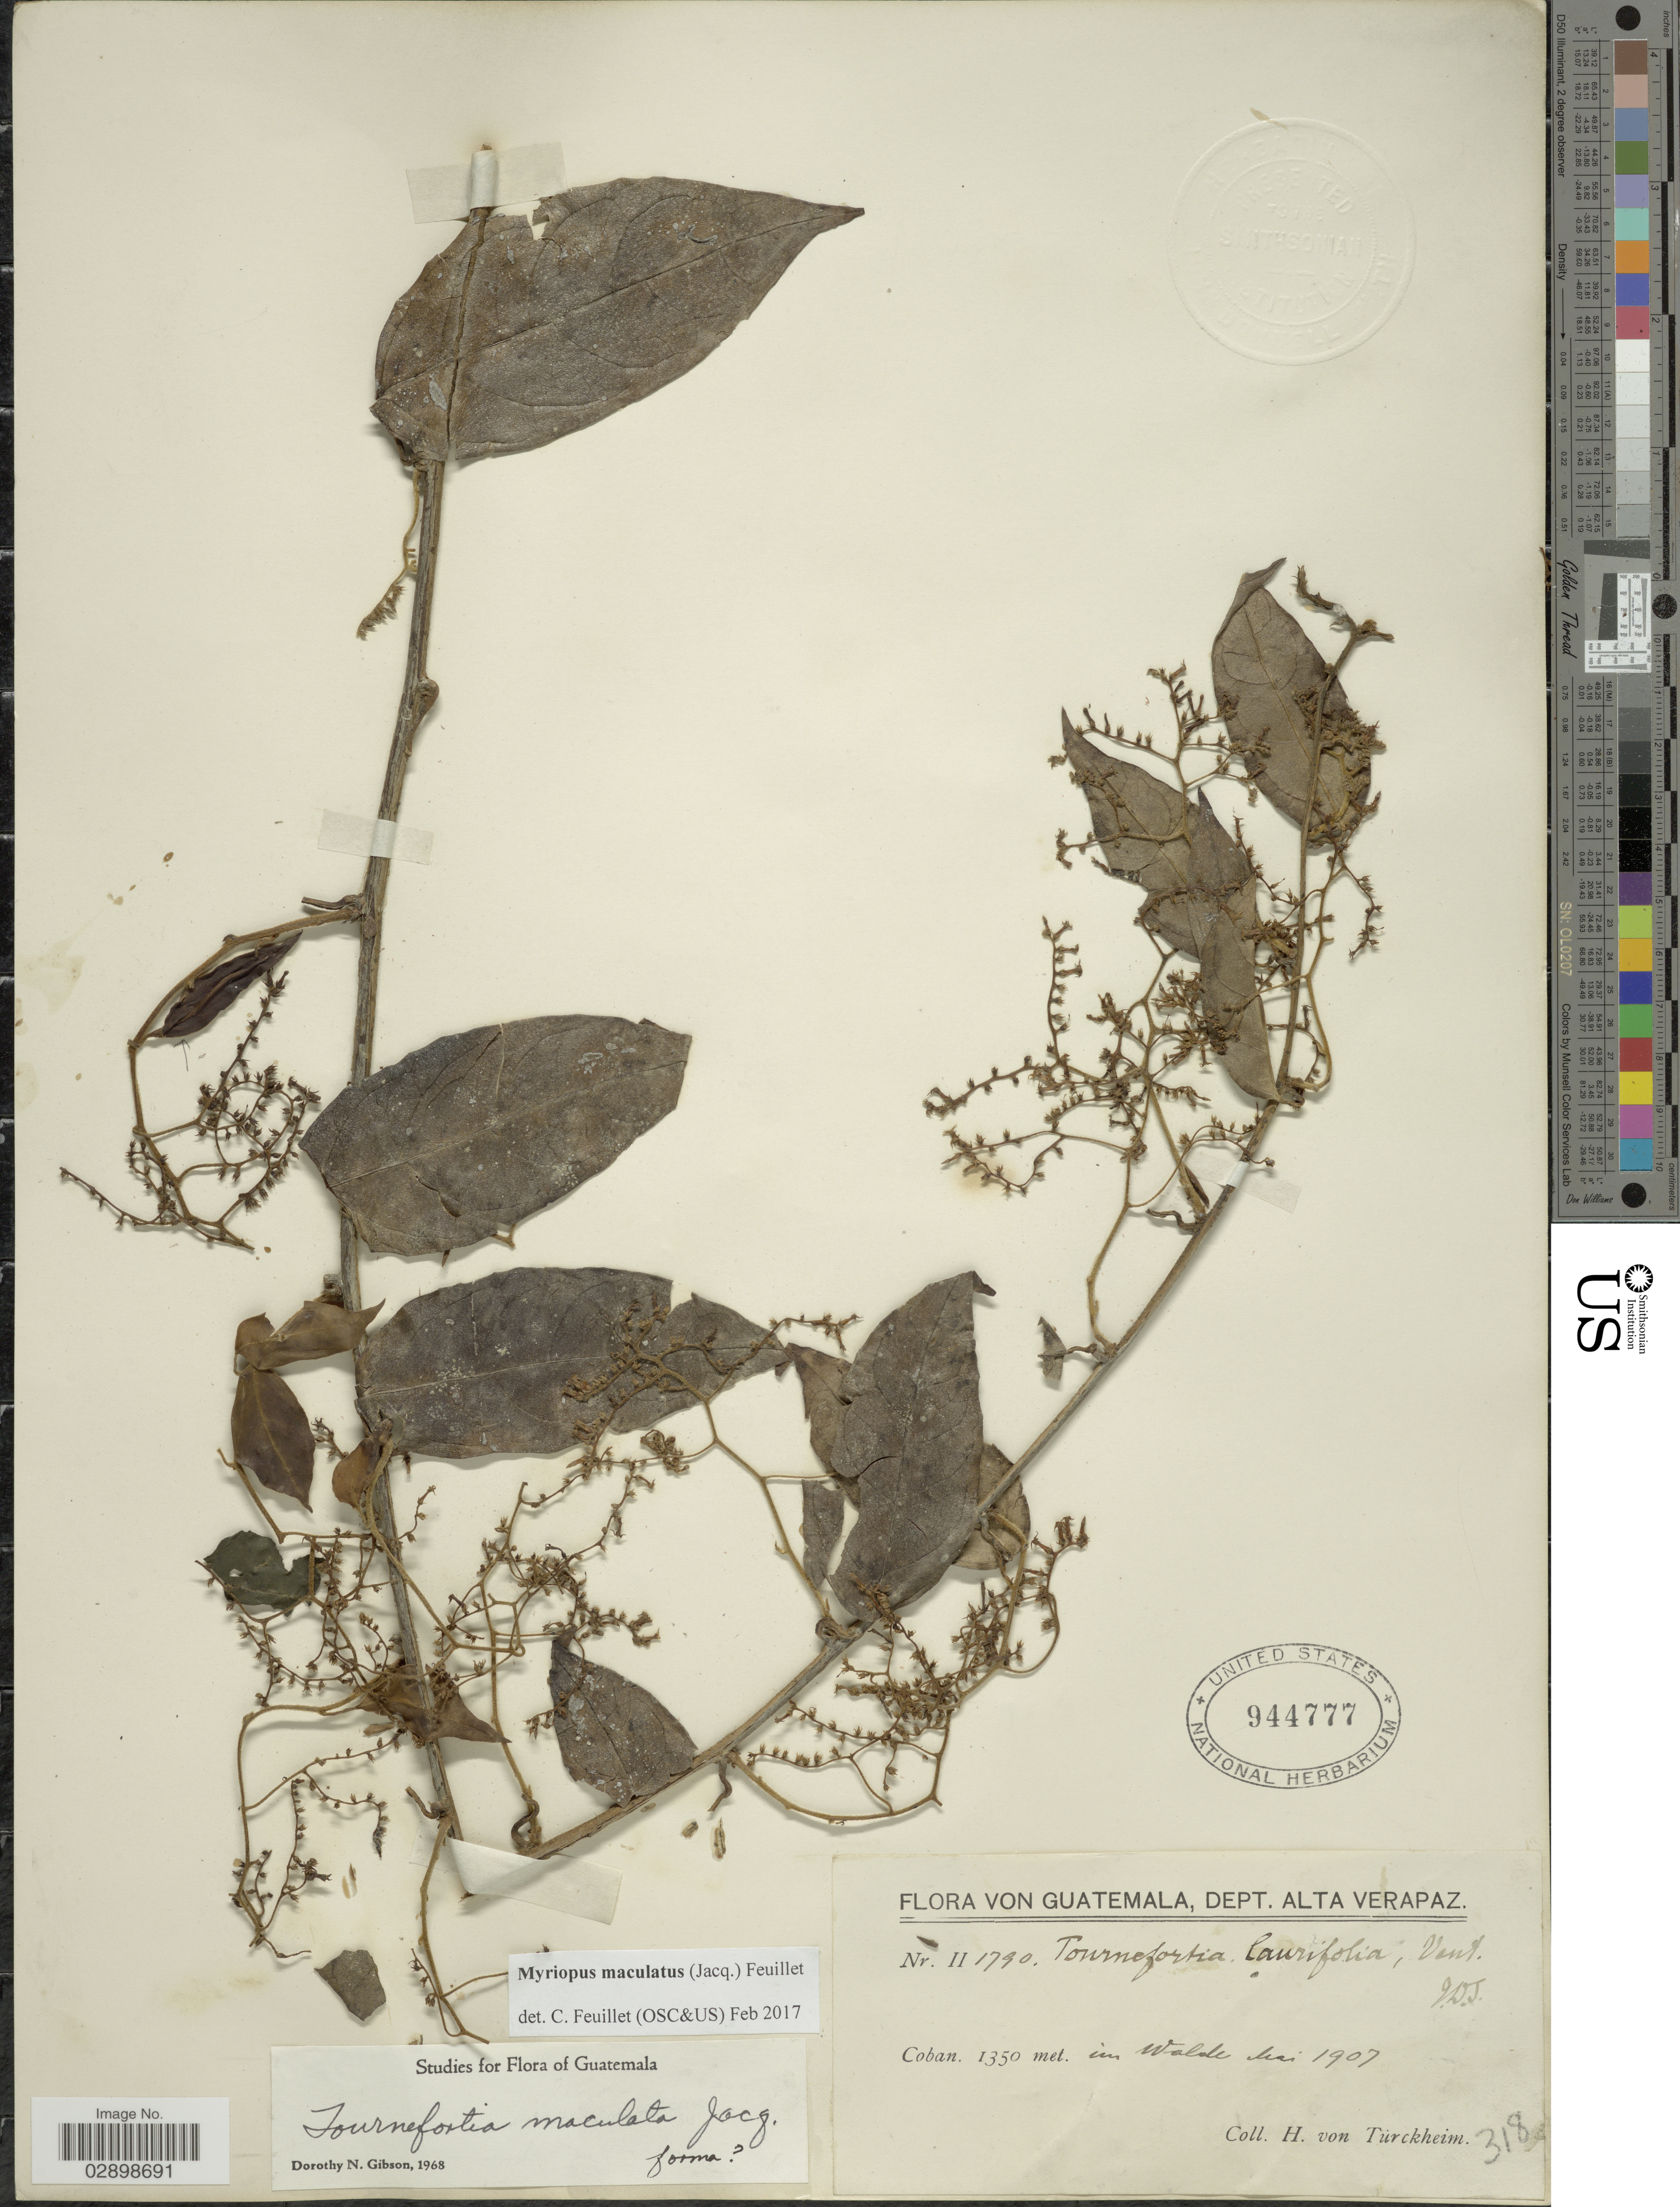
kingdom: Plantae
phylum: Tracheophyta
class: Magnoliopsida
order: Boraginales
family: Heliotropiaceae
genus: Myriopus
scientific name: Myriopus maculatus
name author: (Jacq.) Feuillet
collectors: H. von Türckheim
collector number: II1790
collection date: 1907-05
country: Guatemala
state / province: Alta Verapaz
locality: Dept. Alta Verapaz. Coban, im Walde.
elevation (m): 1350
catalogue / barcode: US 944777